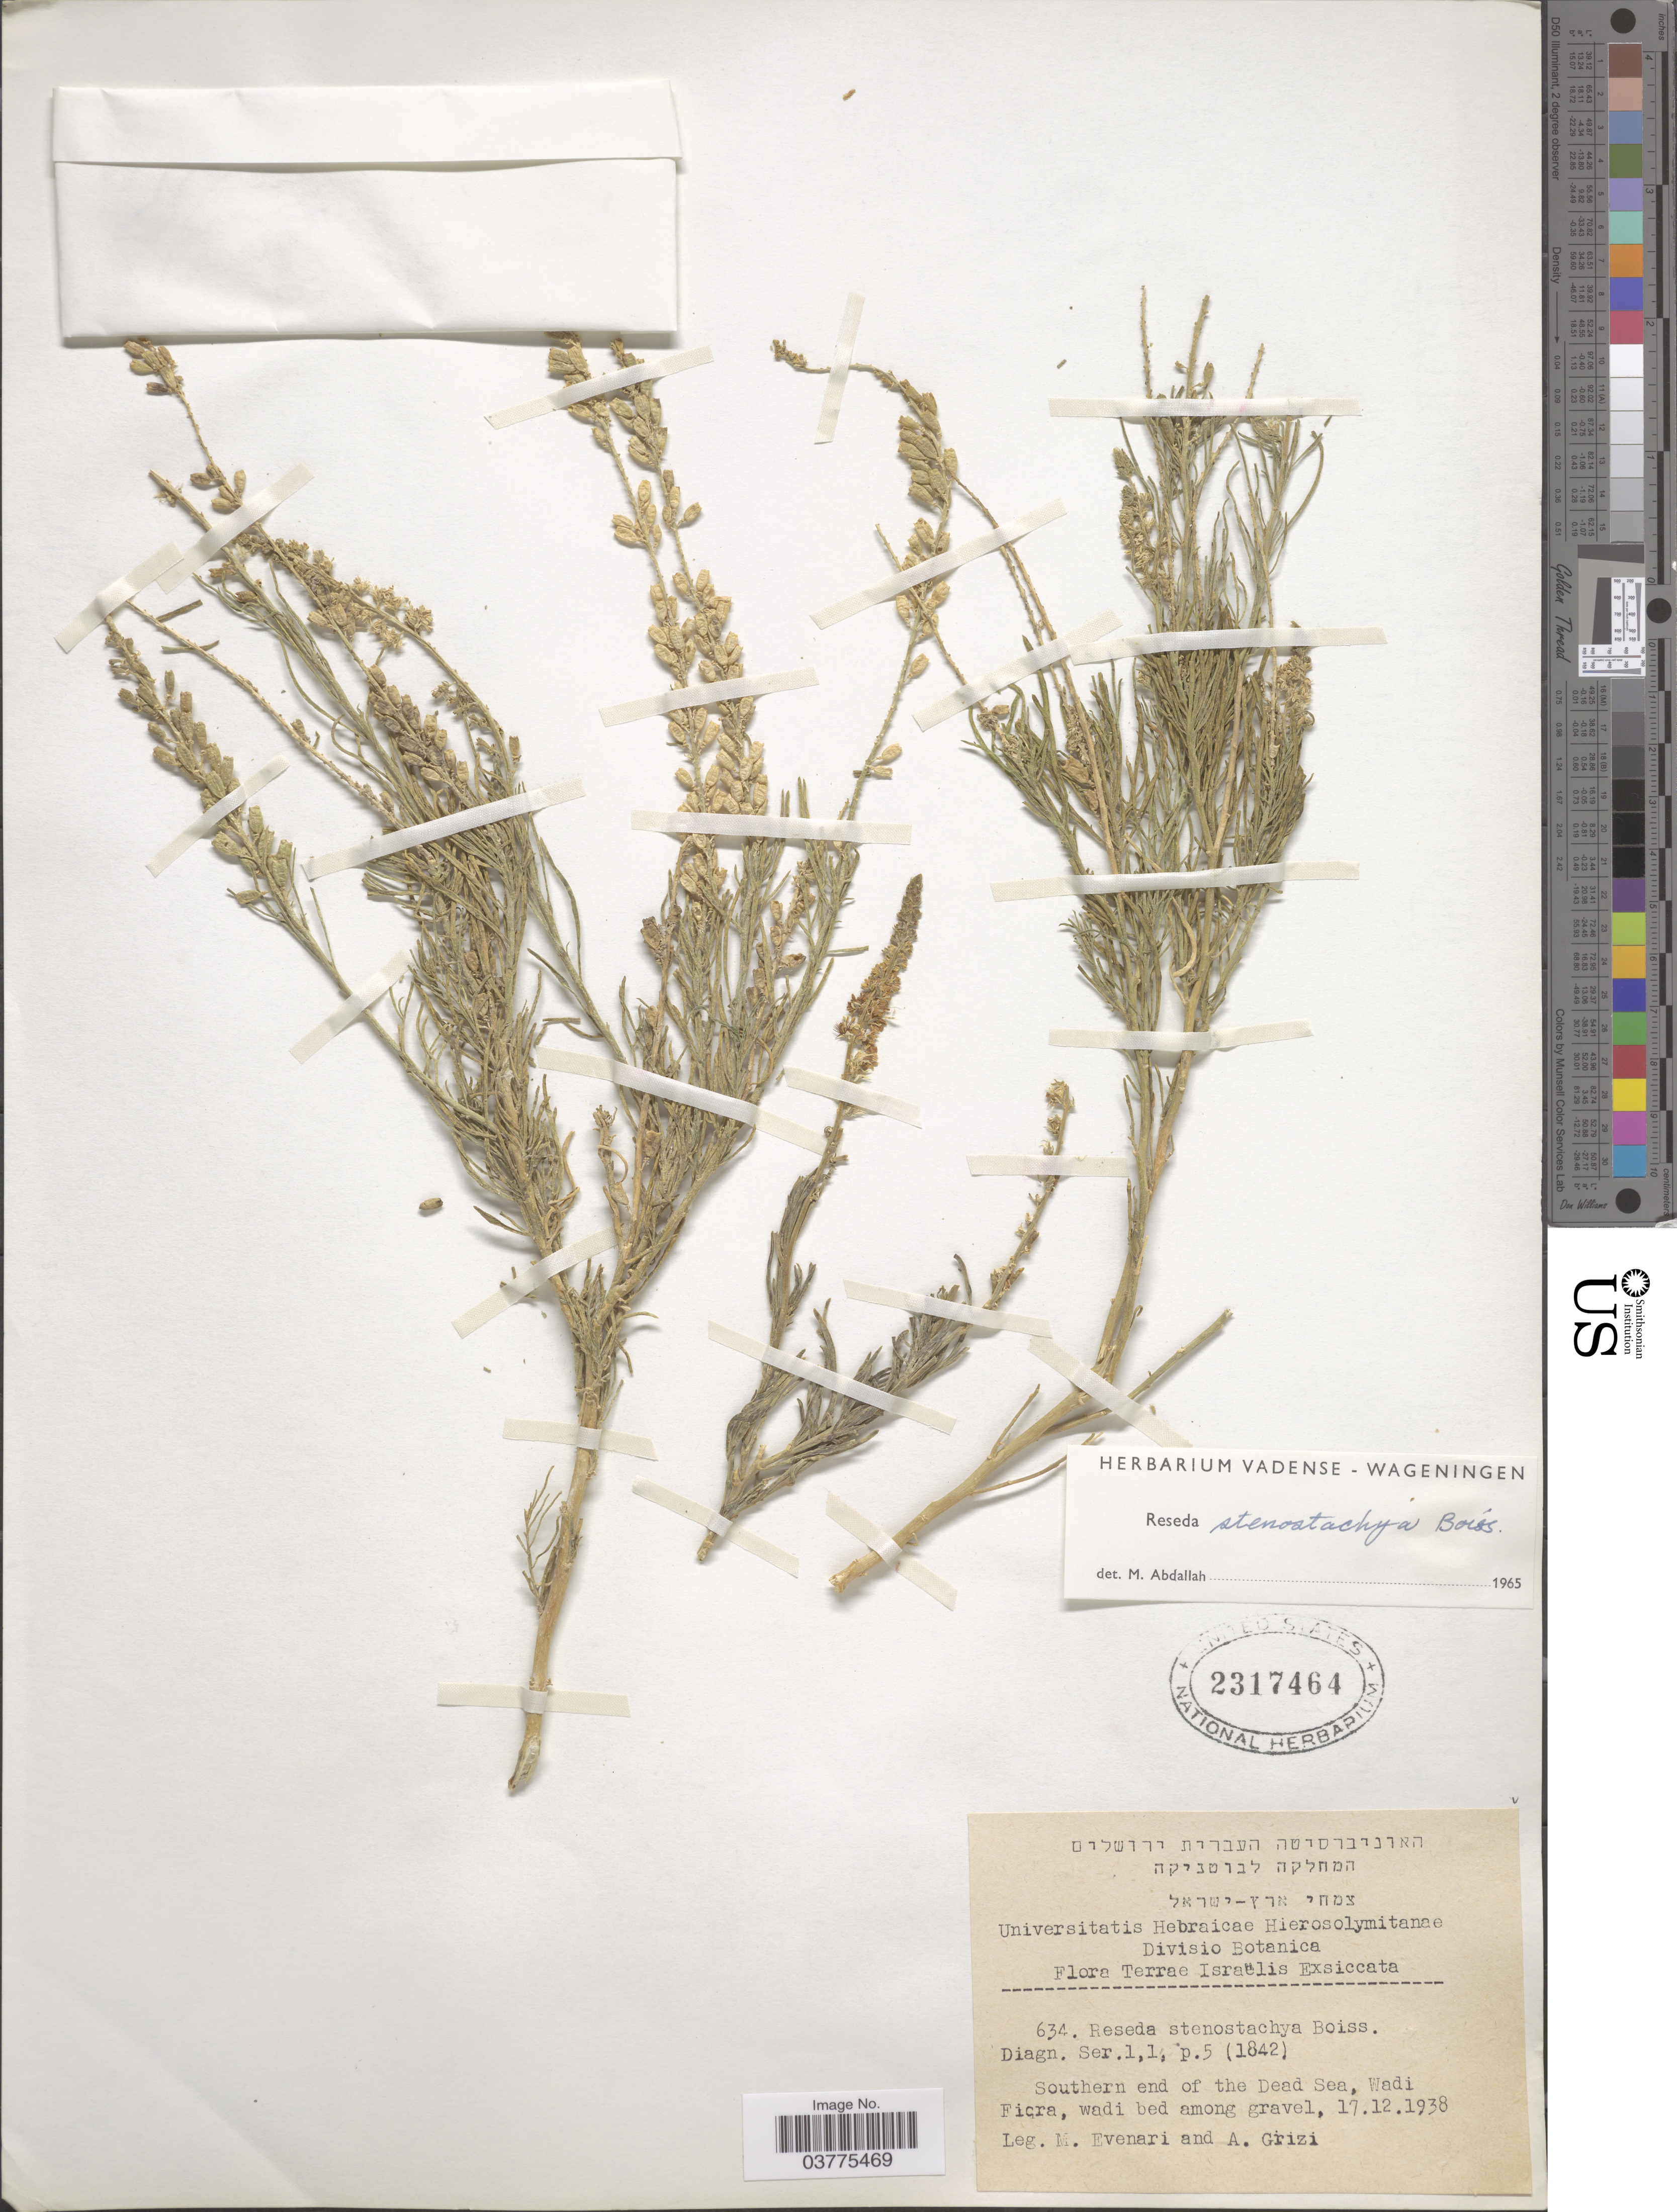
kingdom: Plantae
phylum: Tracheophyta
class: Magnoliopsida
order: Brassicales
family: Resedaceae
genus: Reseda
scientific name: Reseda stenostachya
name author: Boiss.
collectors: M. Evenari & A. Grizi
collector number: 643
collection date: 1938-12-17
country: Israel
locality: Terrae Isrealis. Southern end of the Dead Sea, Wadi Ficra.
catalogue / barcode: US 2317464